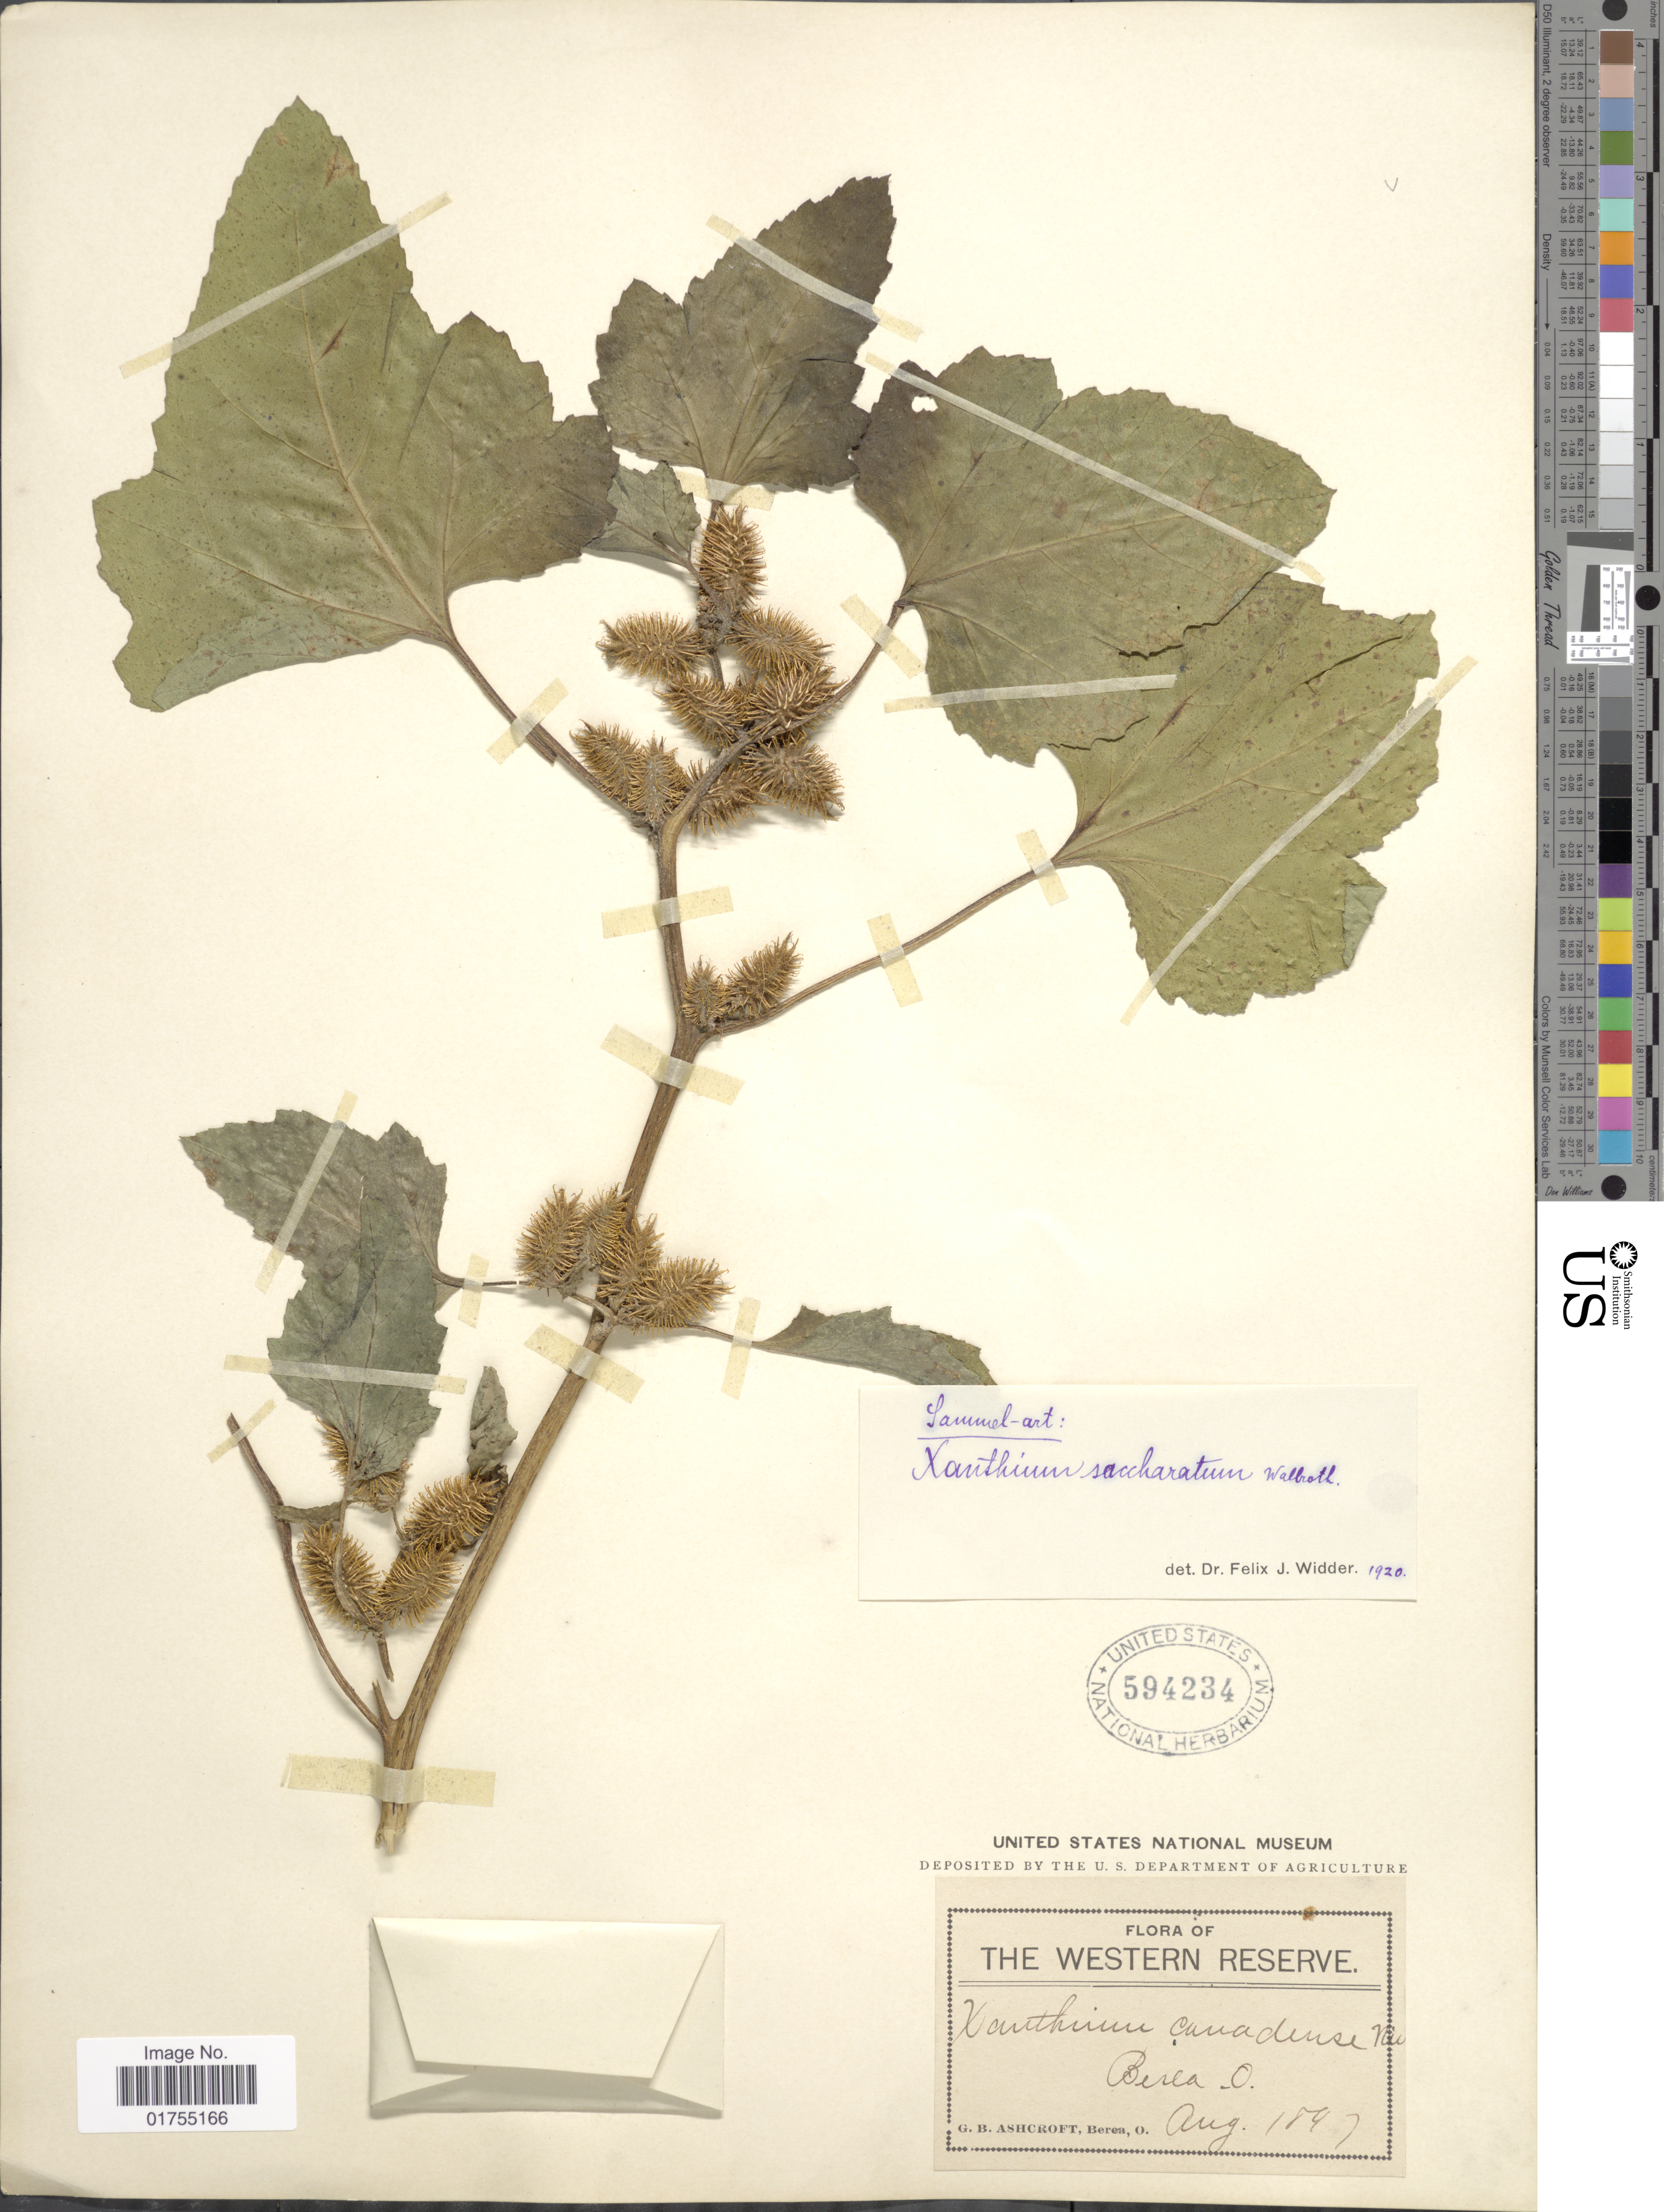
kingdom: Plantae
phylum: Tracheophyta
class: Magnoliopsida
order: Asterales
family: Asteraceae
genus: Xanthium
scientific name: Xanthium strumarium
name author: L.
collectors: G. Ashcroft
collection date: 1897-08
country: United States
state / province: Ohio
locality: Berea. Western Reserve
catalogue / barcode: US 594234